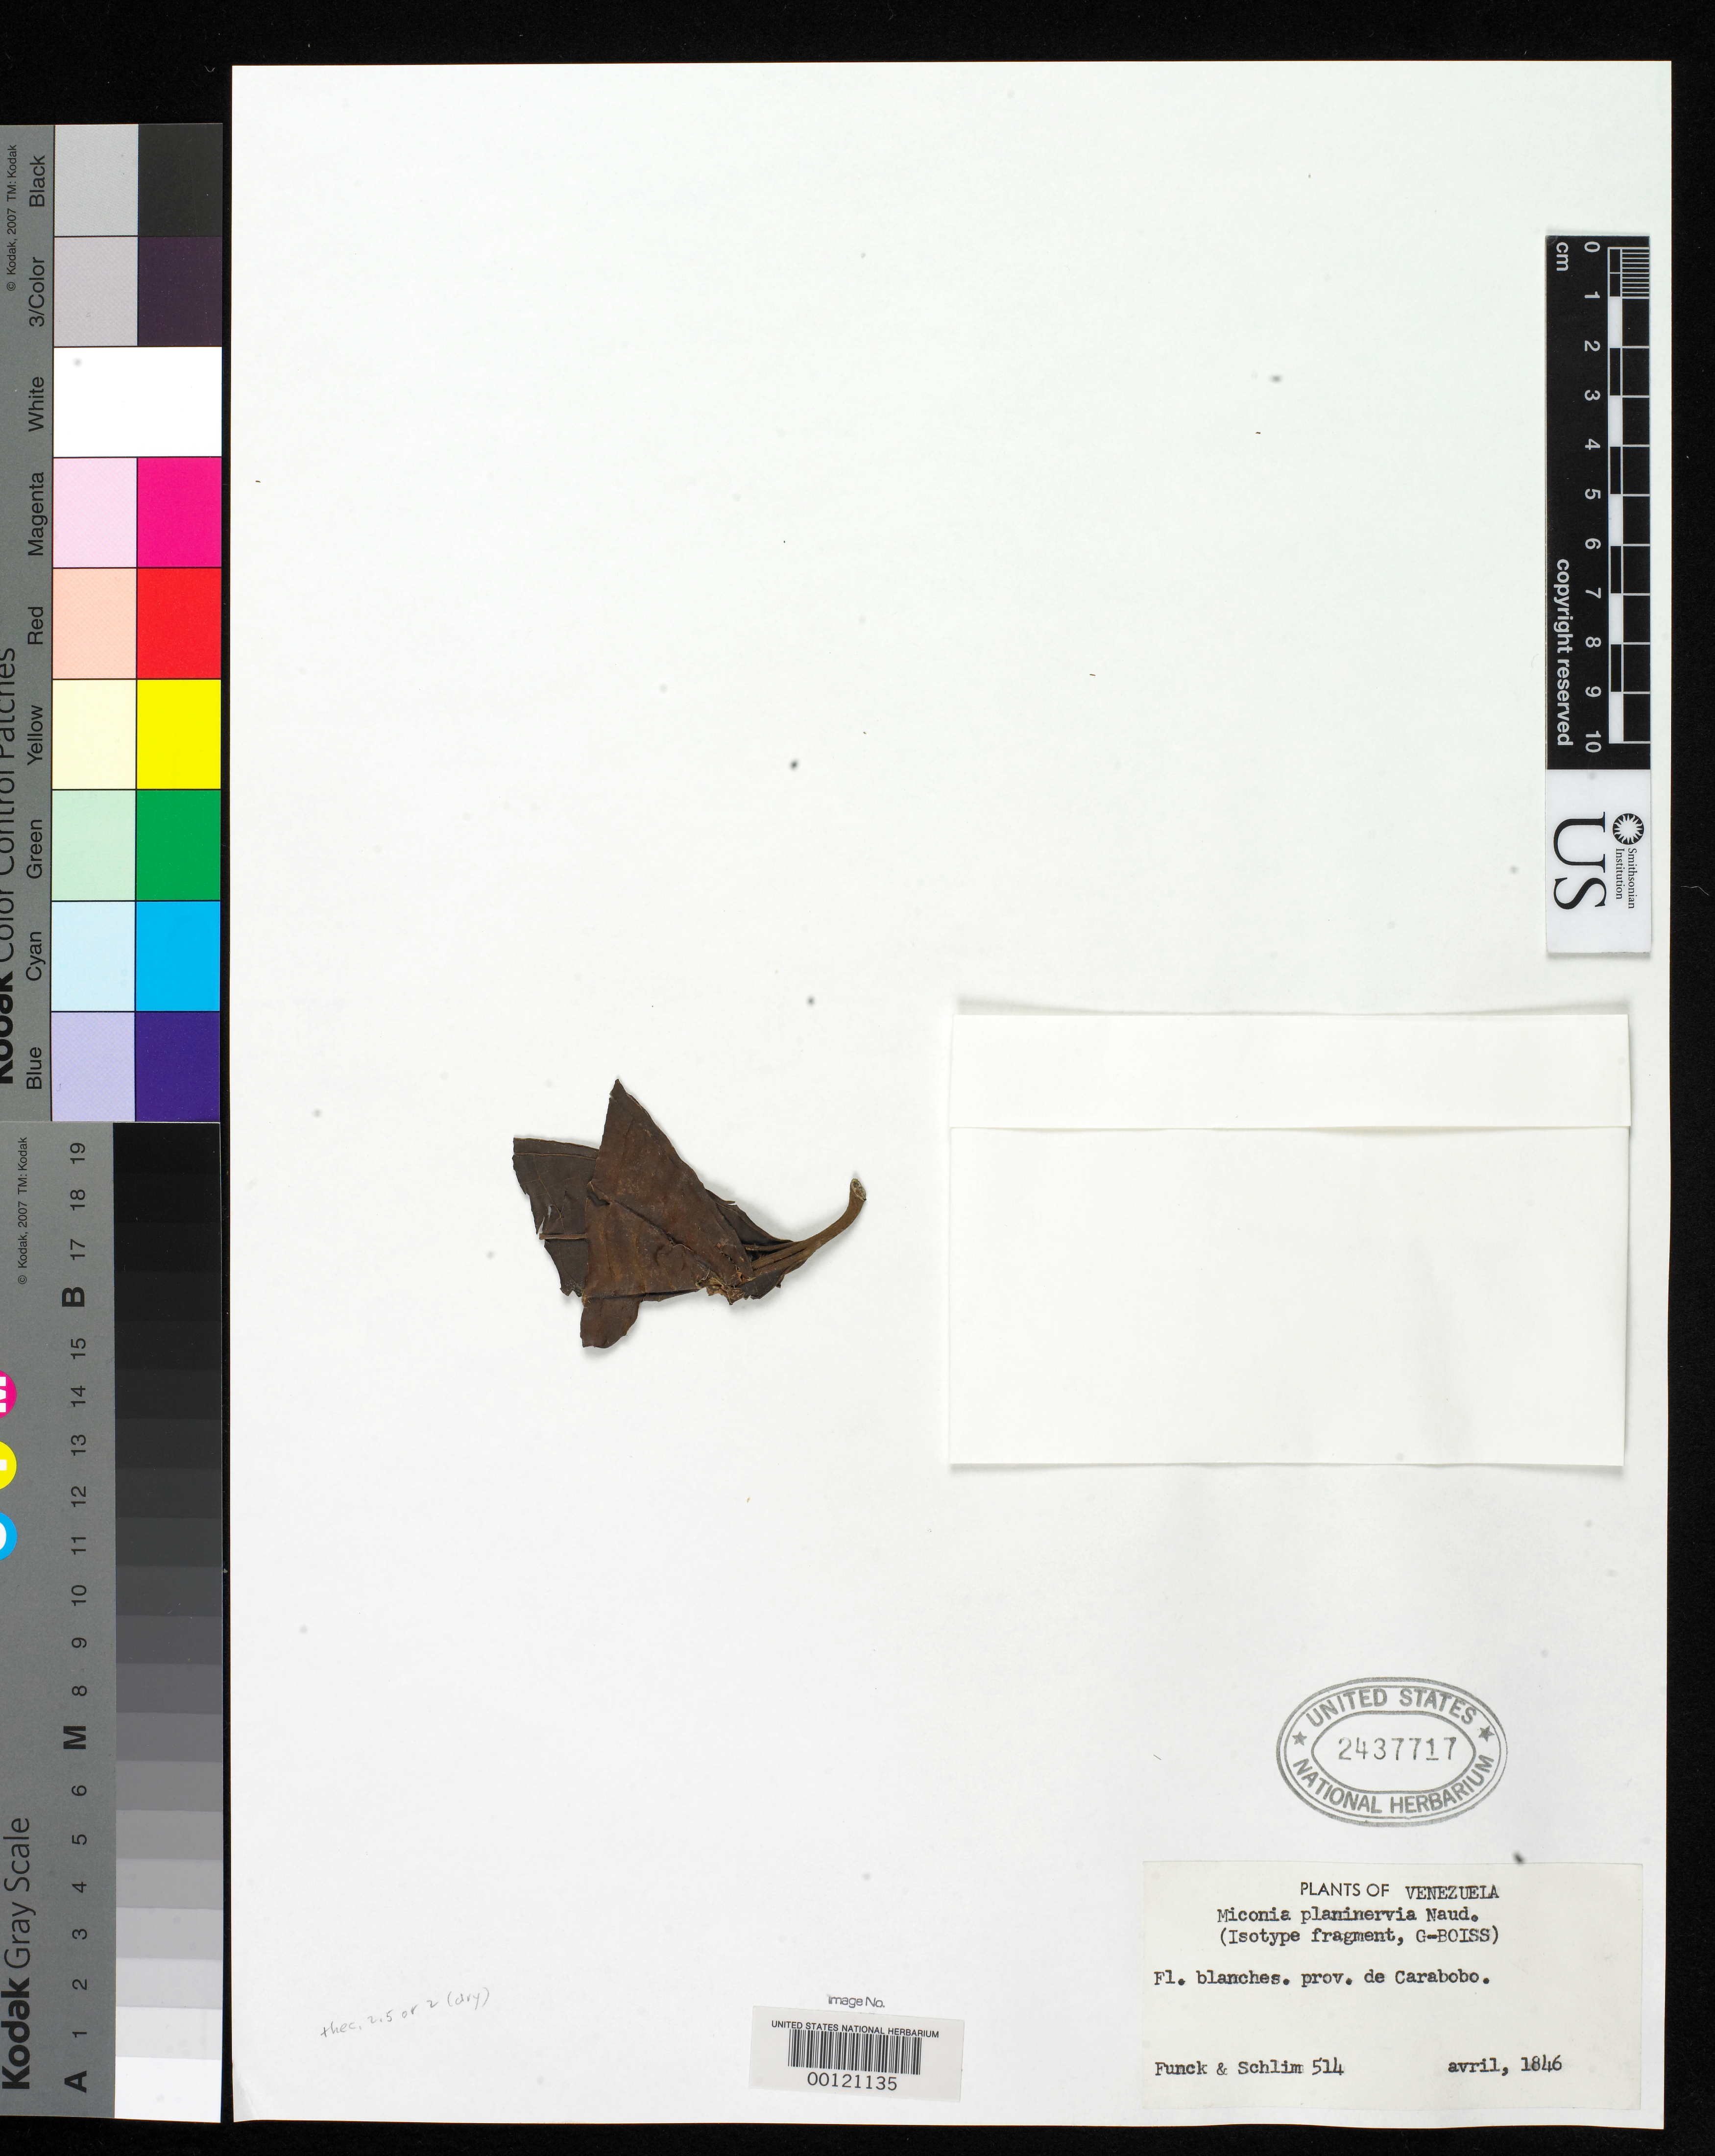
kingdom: Plantae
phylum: Tracheophyta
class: Magnoliopsida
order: Myrtales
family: Melastomataceae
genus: Miconia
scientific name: Miconia planinervia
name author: Naudin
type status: Type Material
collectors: N. Funck & L. Schlim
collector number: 514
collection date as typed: Apr 1846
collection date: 1846-04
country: Venezuela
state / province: Carabobo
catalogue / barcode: US 2437717